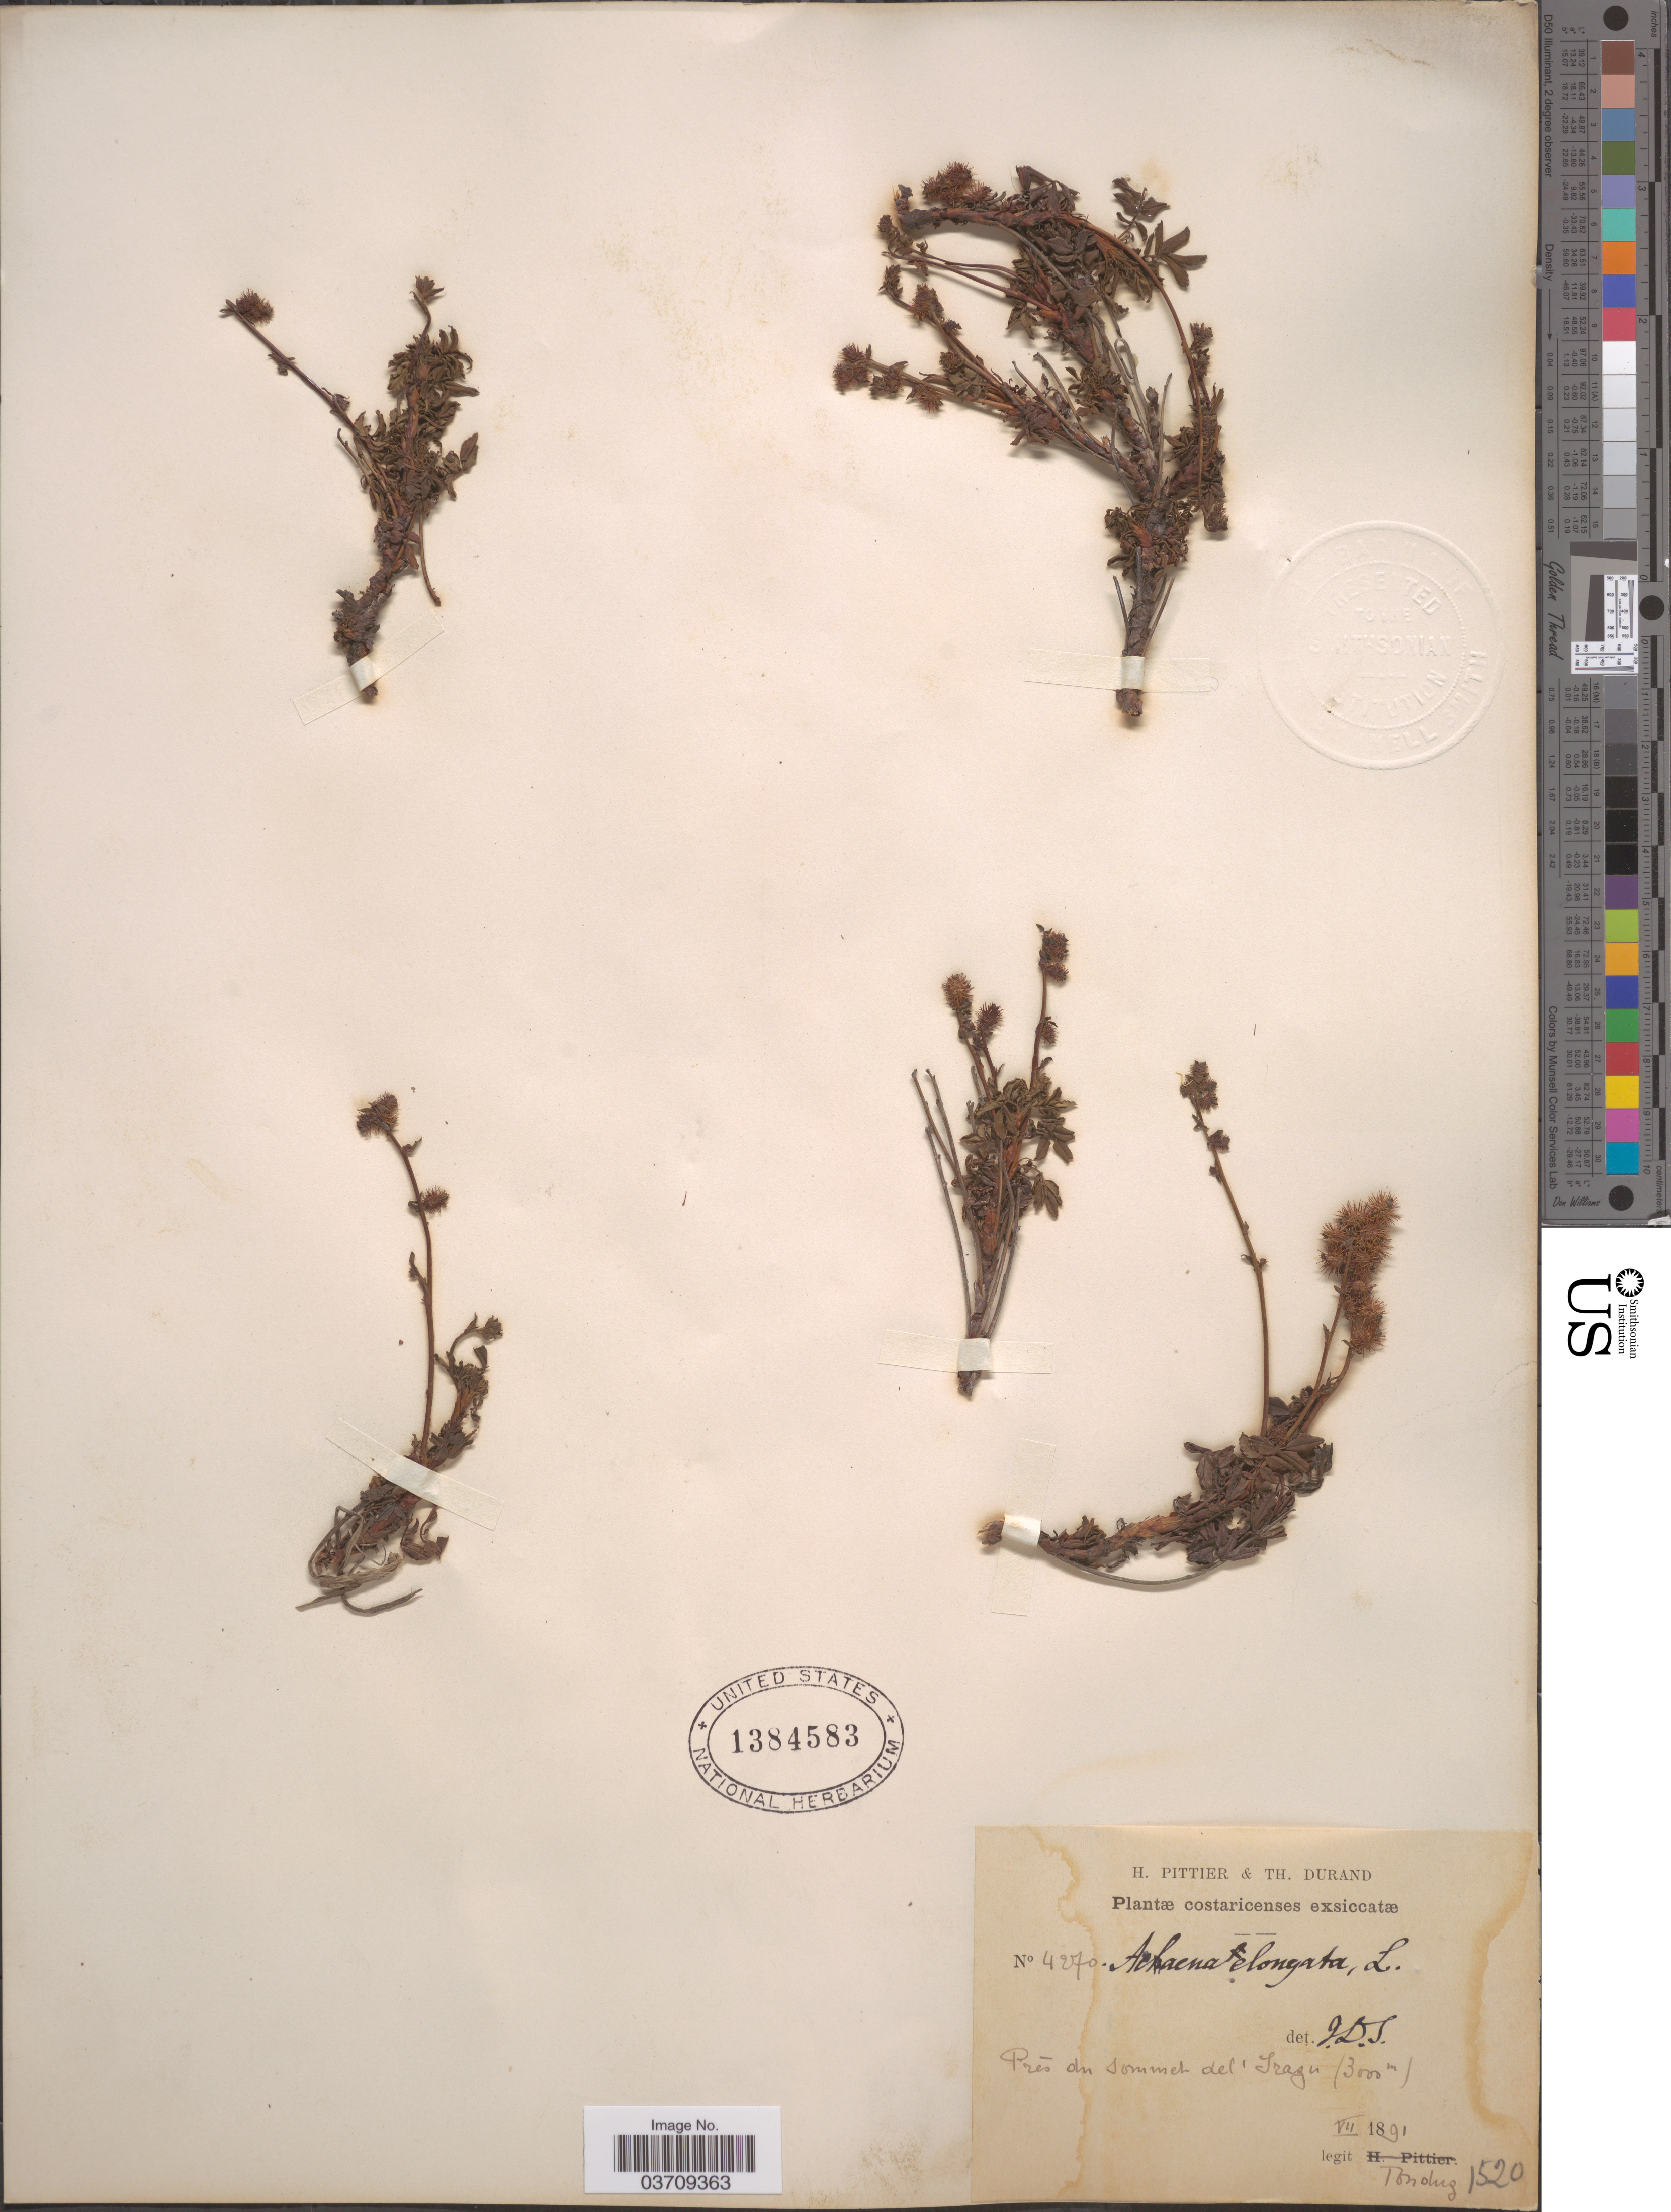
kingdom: Plantae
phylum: Tracheophyta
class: Magnoliopsida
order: Rosales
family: Rosaceae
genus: Acaena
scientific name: Acaena elongata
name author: L.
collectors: Tonduz, H. F. Pittier & T. Durand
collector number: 4270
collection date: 1891-07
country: Costa Rica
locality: Prés du sommet del' Irazu.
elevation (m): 3000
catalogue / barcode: US 1384583